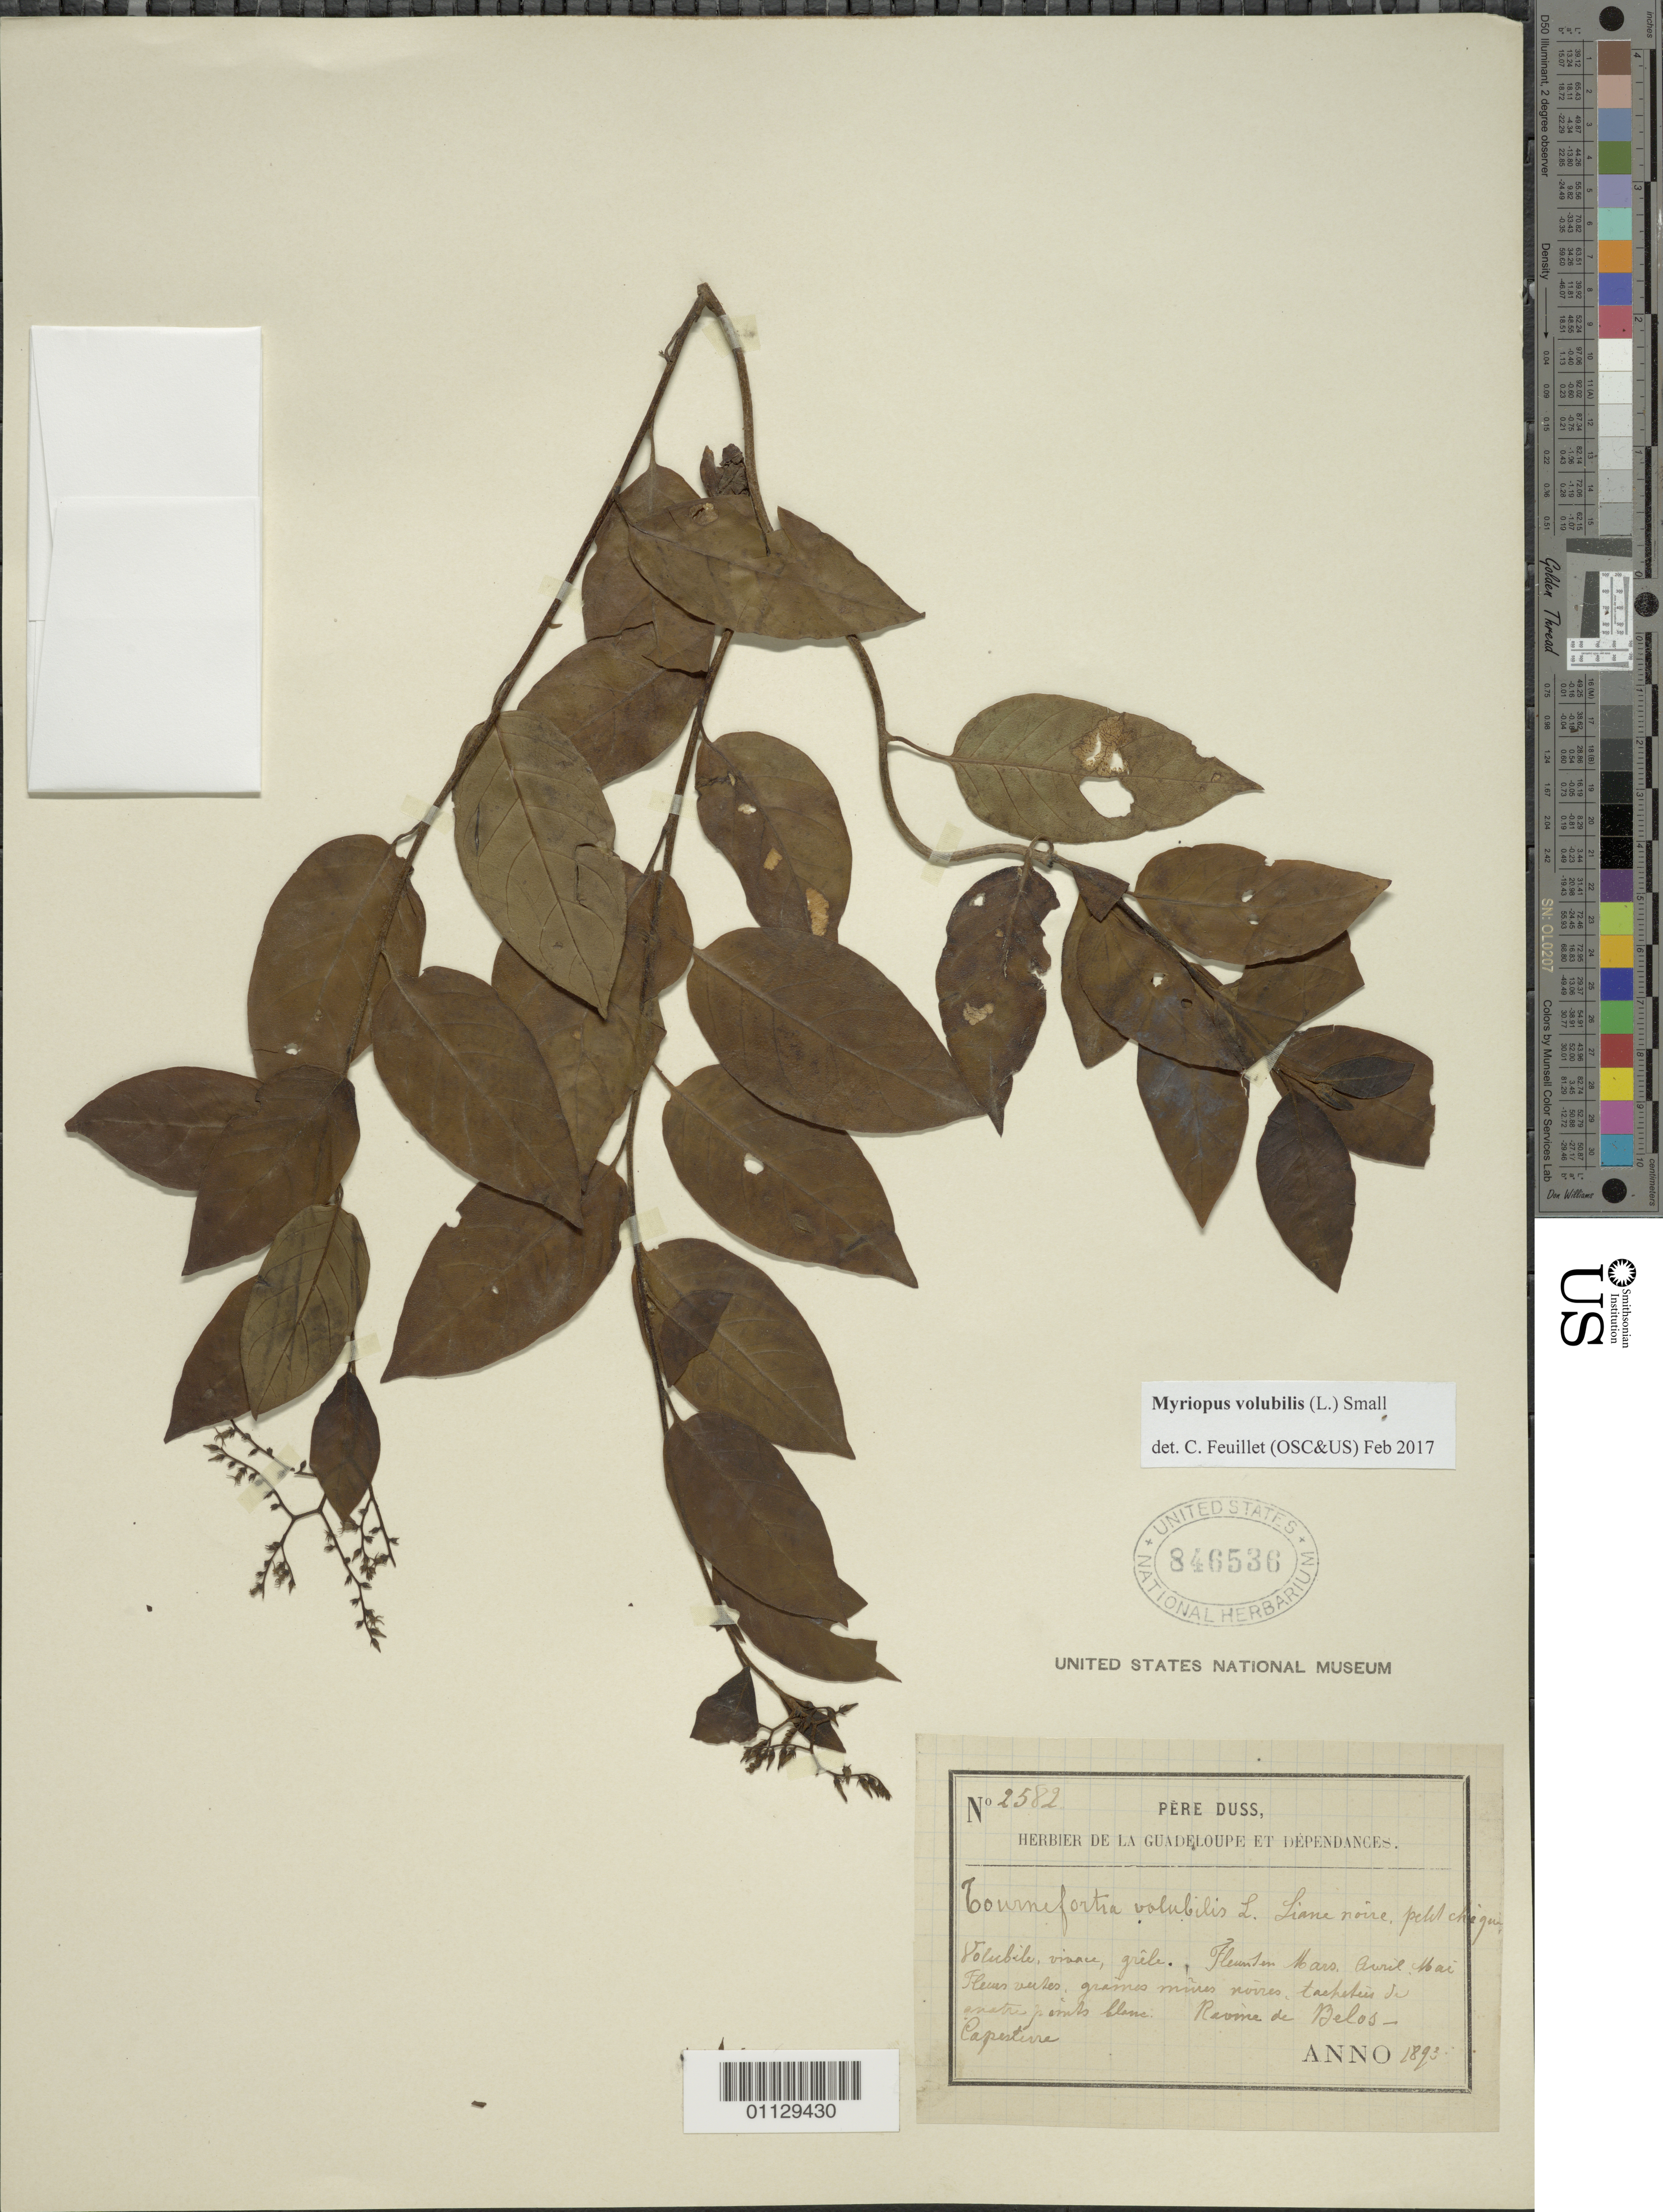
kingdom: Plantae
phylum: Tracheophyta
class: Magnoliopsida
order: Boraginales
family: Heliotropiaceae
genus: Myriopus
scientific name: Myriopus volubilis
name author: (L.) Small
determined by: Feuillet, C.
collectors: Père Duss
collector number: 2582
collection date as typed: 1893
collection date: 1893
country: Guadeloupe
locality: Capesterre, Ravine de Belos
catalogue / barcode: US 846536